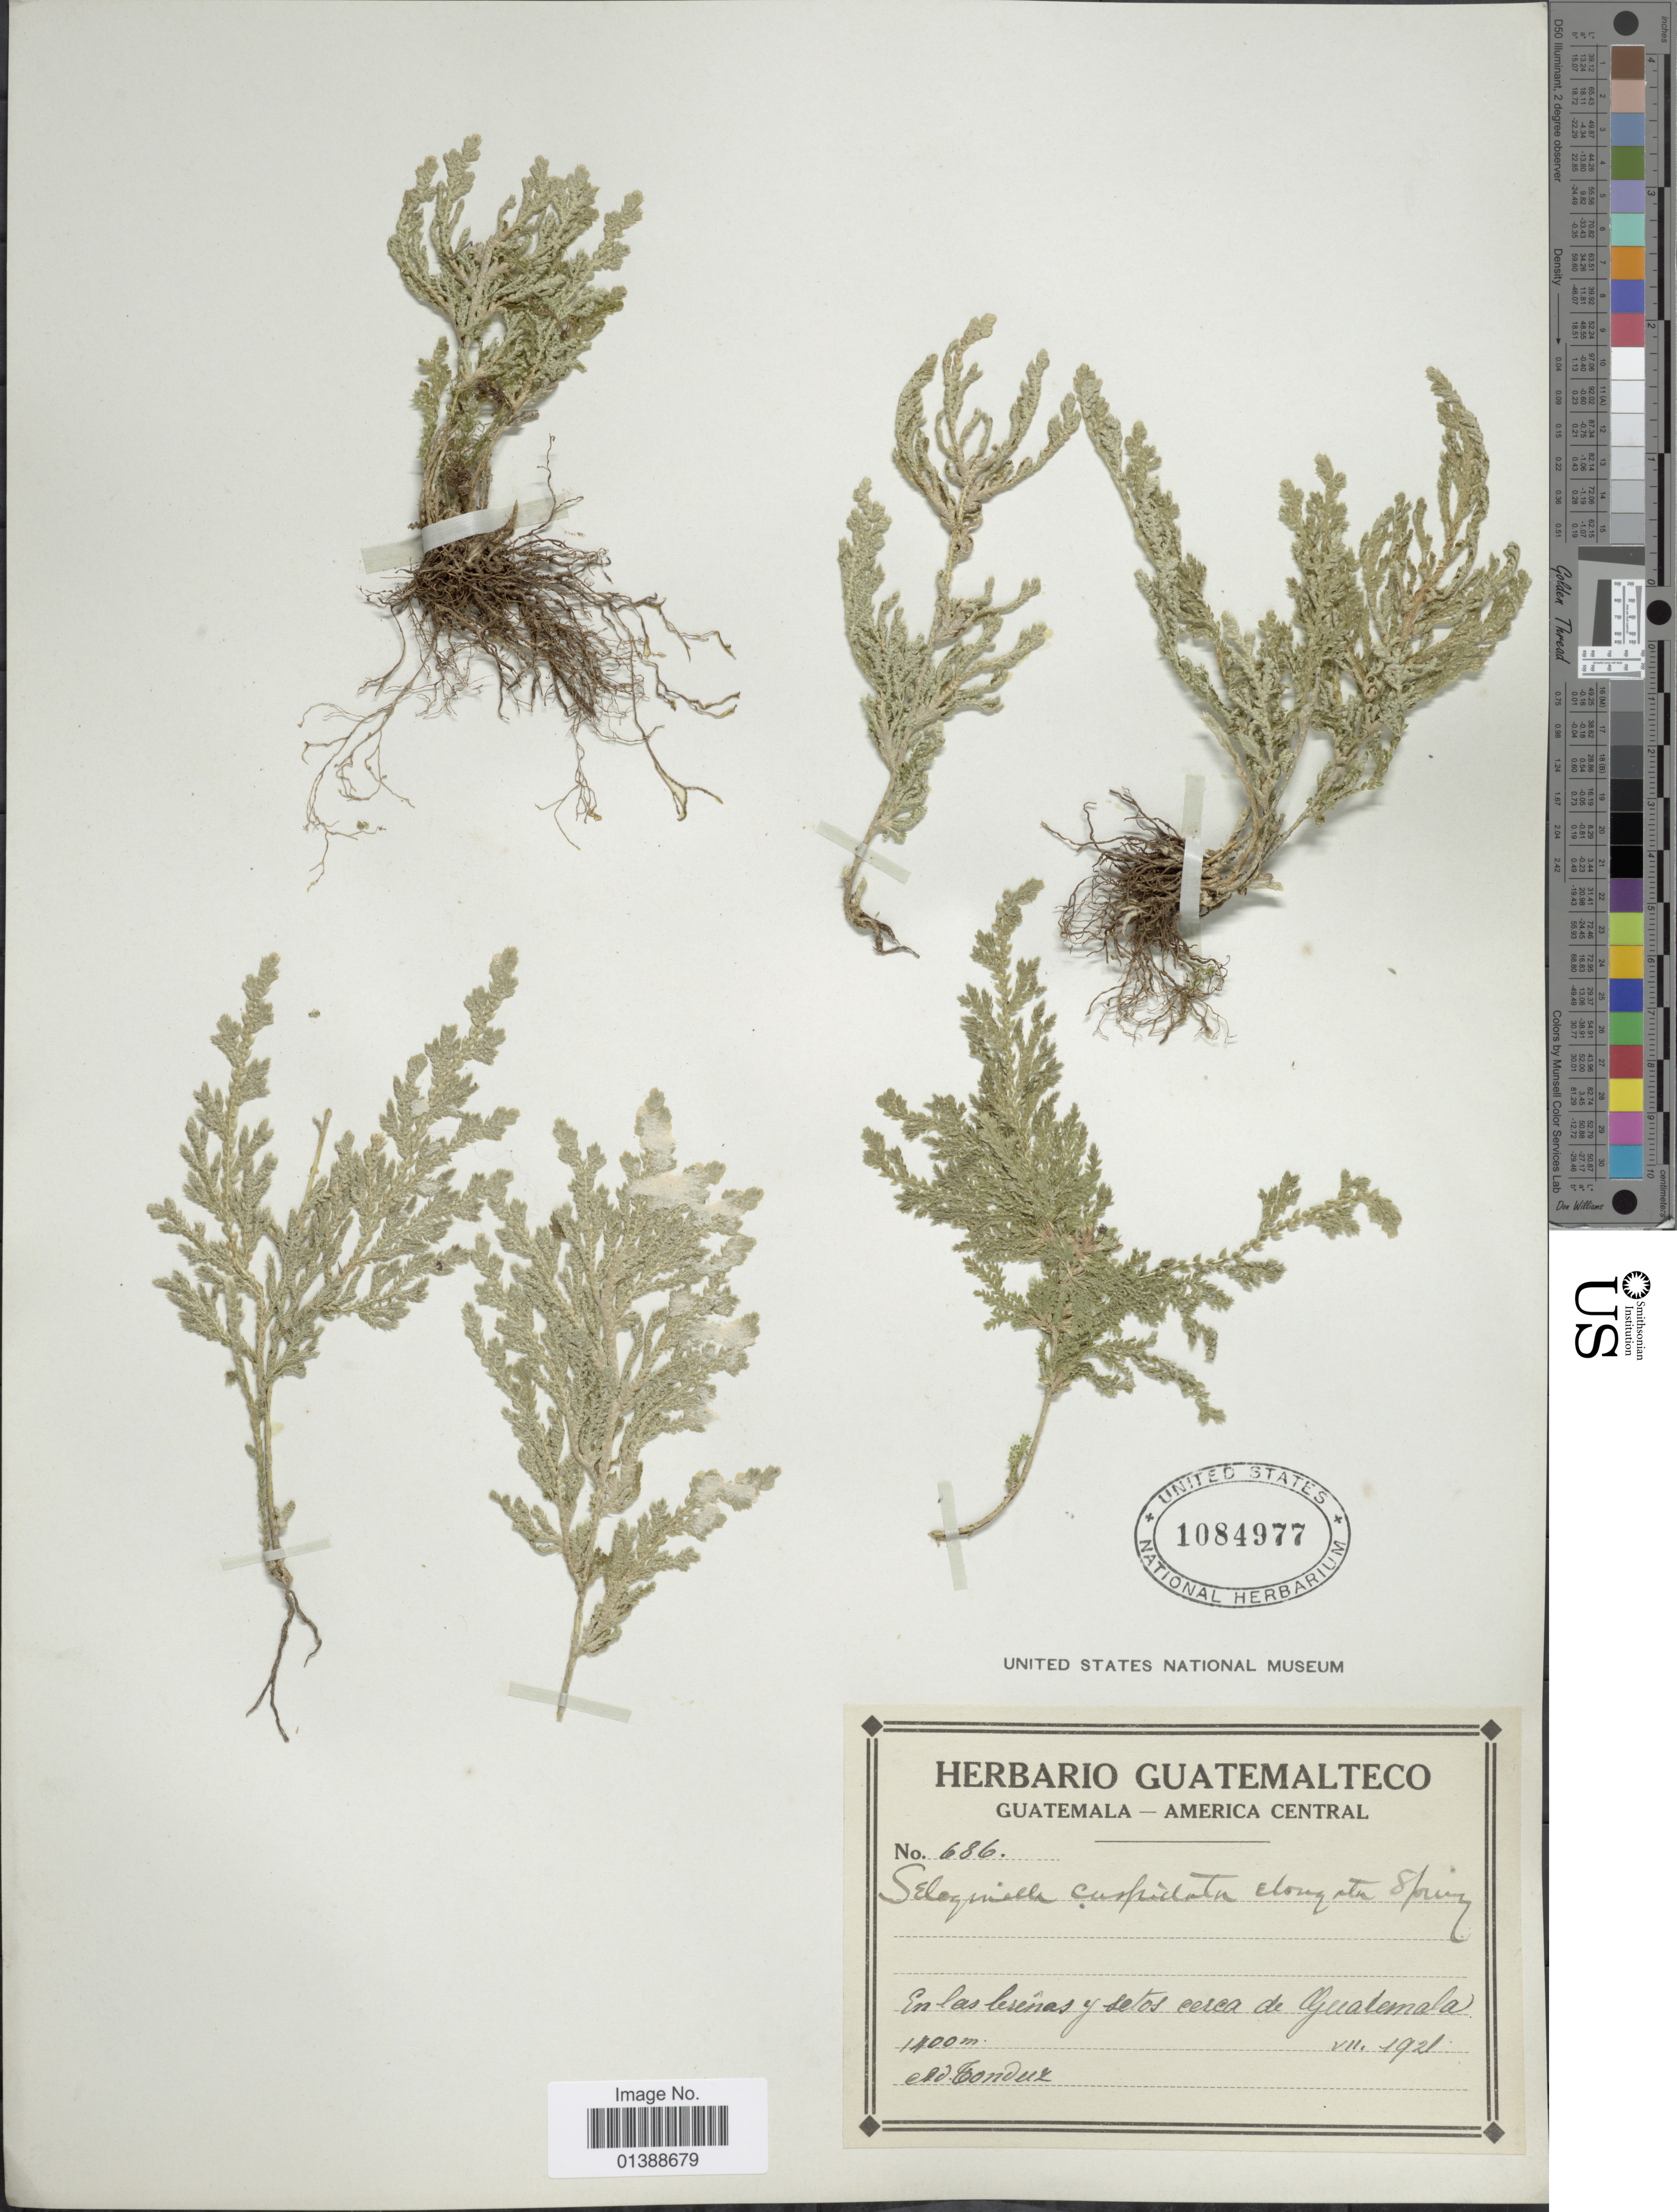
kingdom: Plantae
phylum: Tracheophyta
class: Lycopodiopsida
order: Selaginellales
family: Selaginellaceae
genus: Selaginella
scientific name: Selaginella pallescens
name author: (C. Presl) Spring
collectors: A. Tonduz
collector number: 686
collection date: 1921-07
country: Guatemala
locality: En las lesênas y setos cerca de Guatemala.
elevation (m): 1400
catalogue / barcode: US 1084977